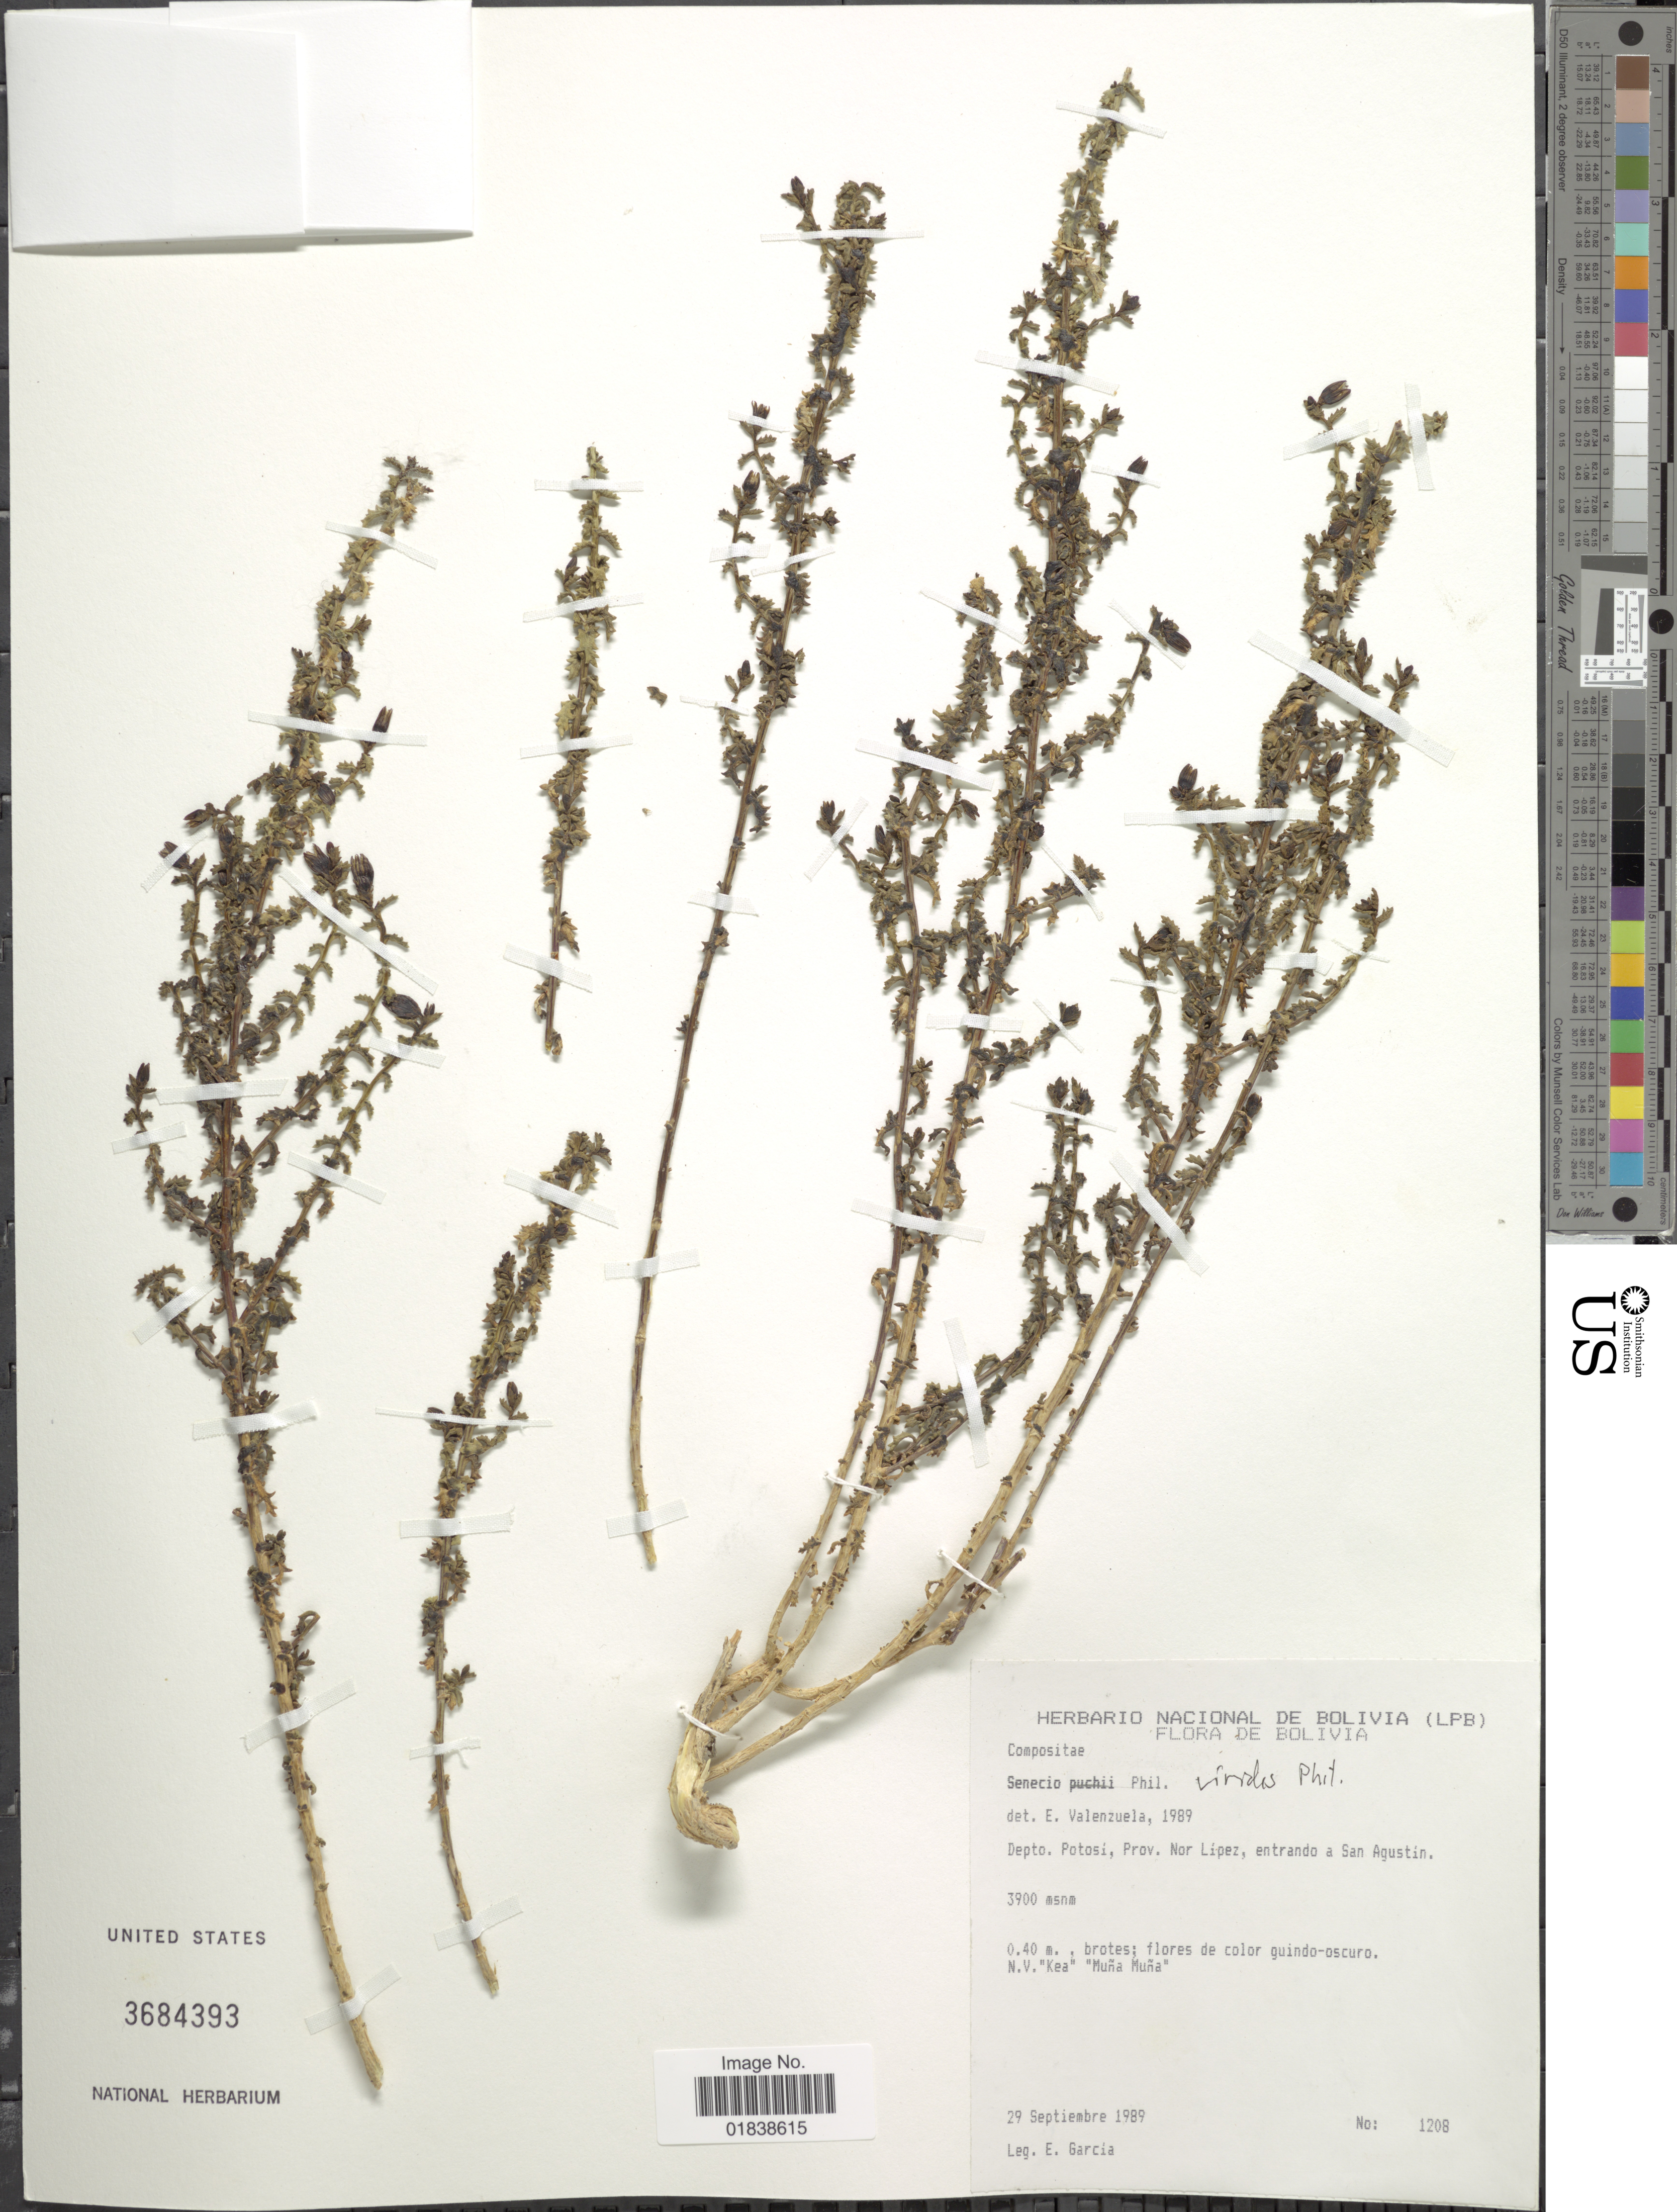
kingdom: Plantae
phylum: Tracheophyta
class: Magnoliopsida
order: Asterales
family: Asteraceae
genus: Senecio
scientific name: Senecio viridis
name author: Phil.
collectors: E. Garcia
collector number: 1208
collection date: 1989-09-29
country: Bolivia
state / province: Potosi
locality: Prov. Nor Lipez, entrando a San Agustin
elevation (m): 3900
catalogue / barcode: US 3684393